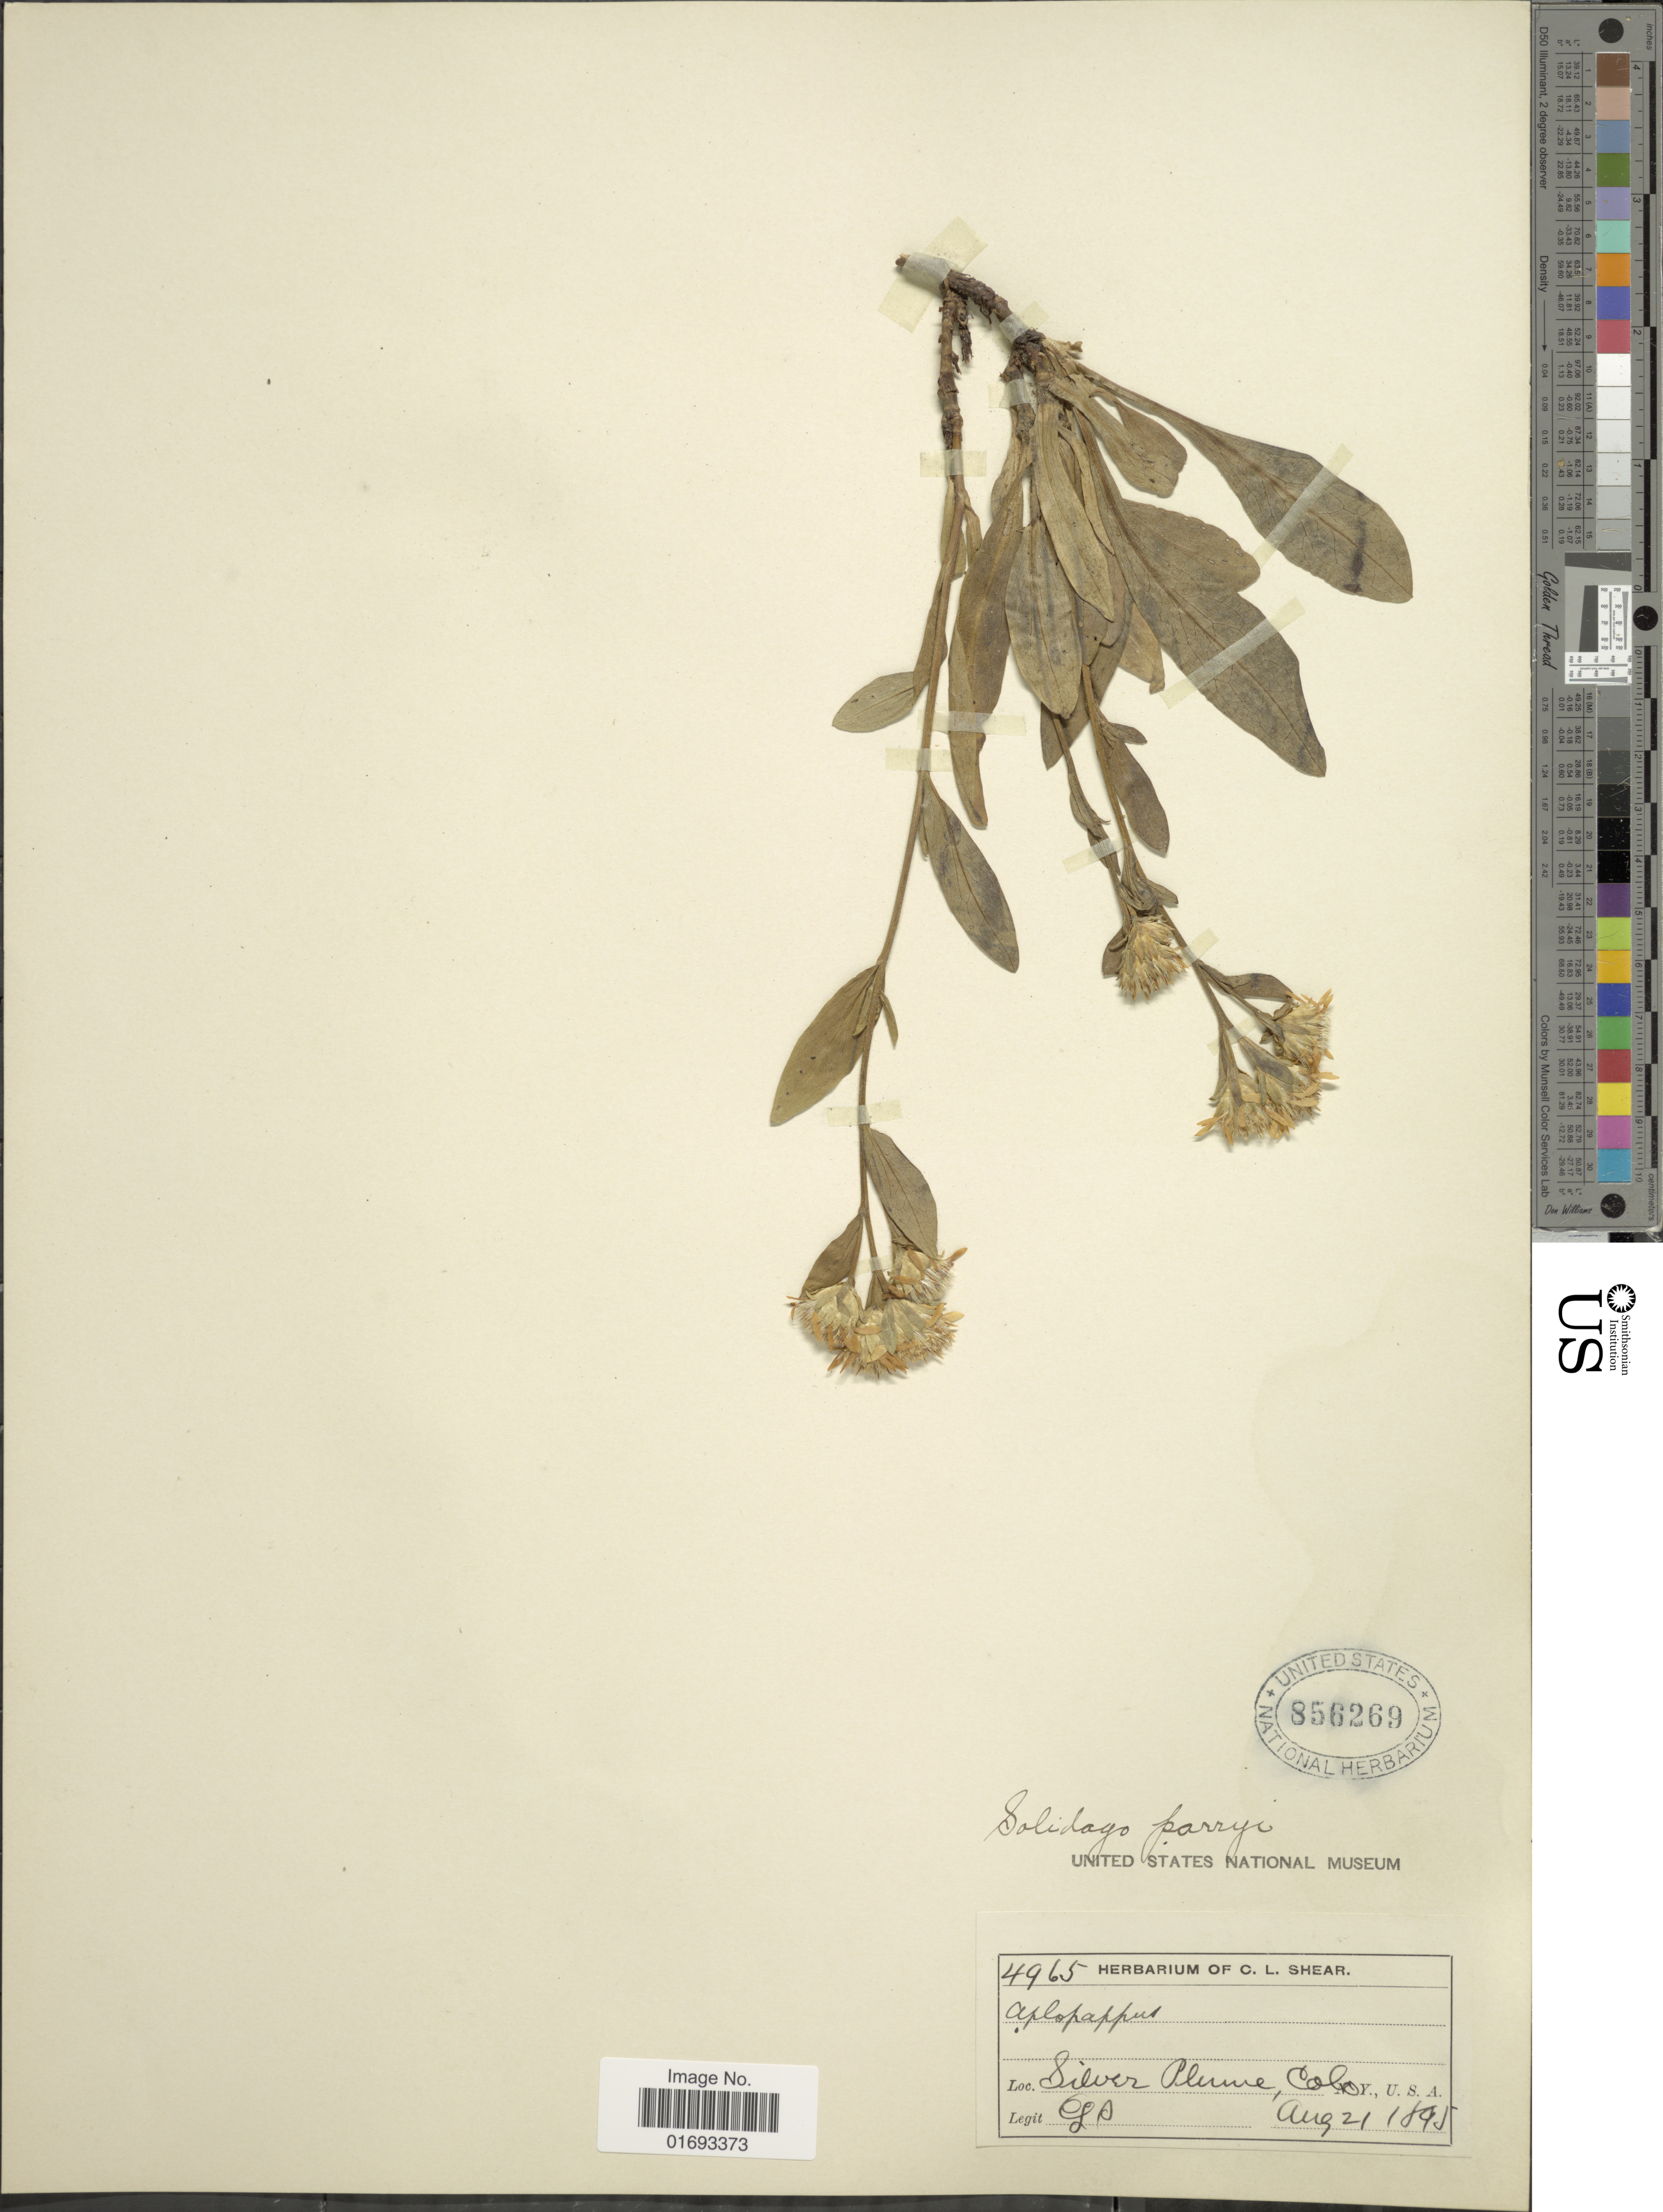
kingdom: Plantae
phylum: Tracheophyta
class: Magnoliopsida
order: Asterales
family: Asteraceae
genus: Oreochrysum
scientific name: Oreochrysum parryi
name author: (A. Gray) Rydb.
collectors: C. L. Shear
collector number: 4965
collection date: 1895-08-21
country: United States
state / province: Colorado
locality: Silver Plume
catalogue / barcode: US 856269